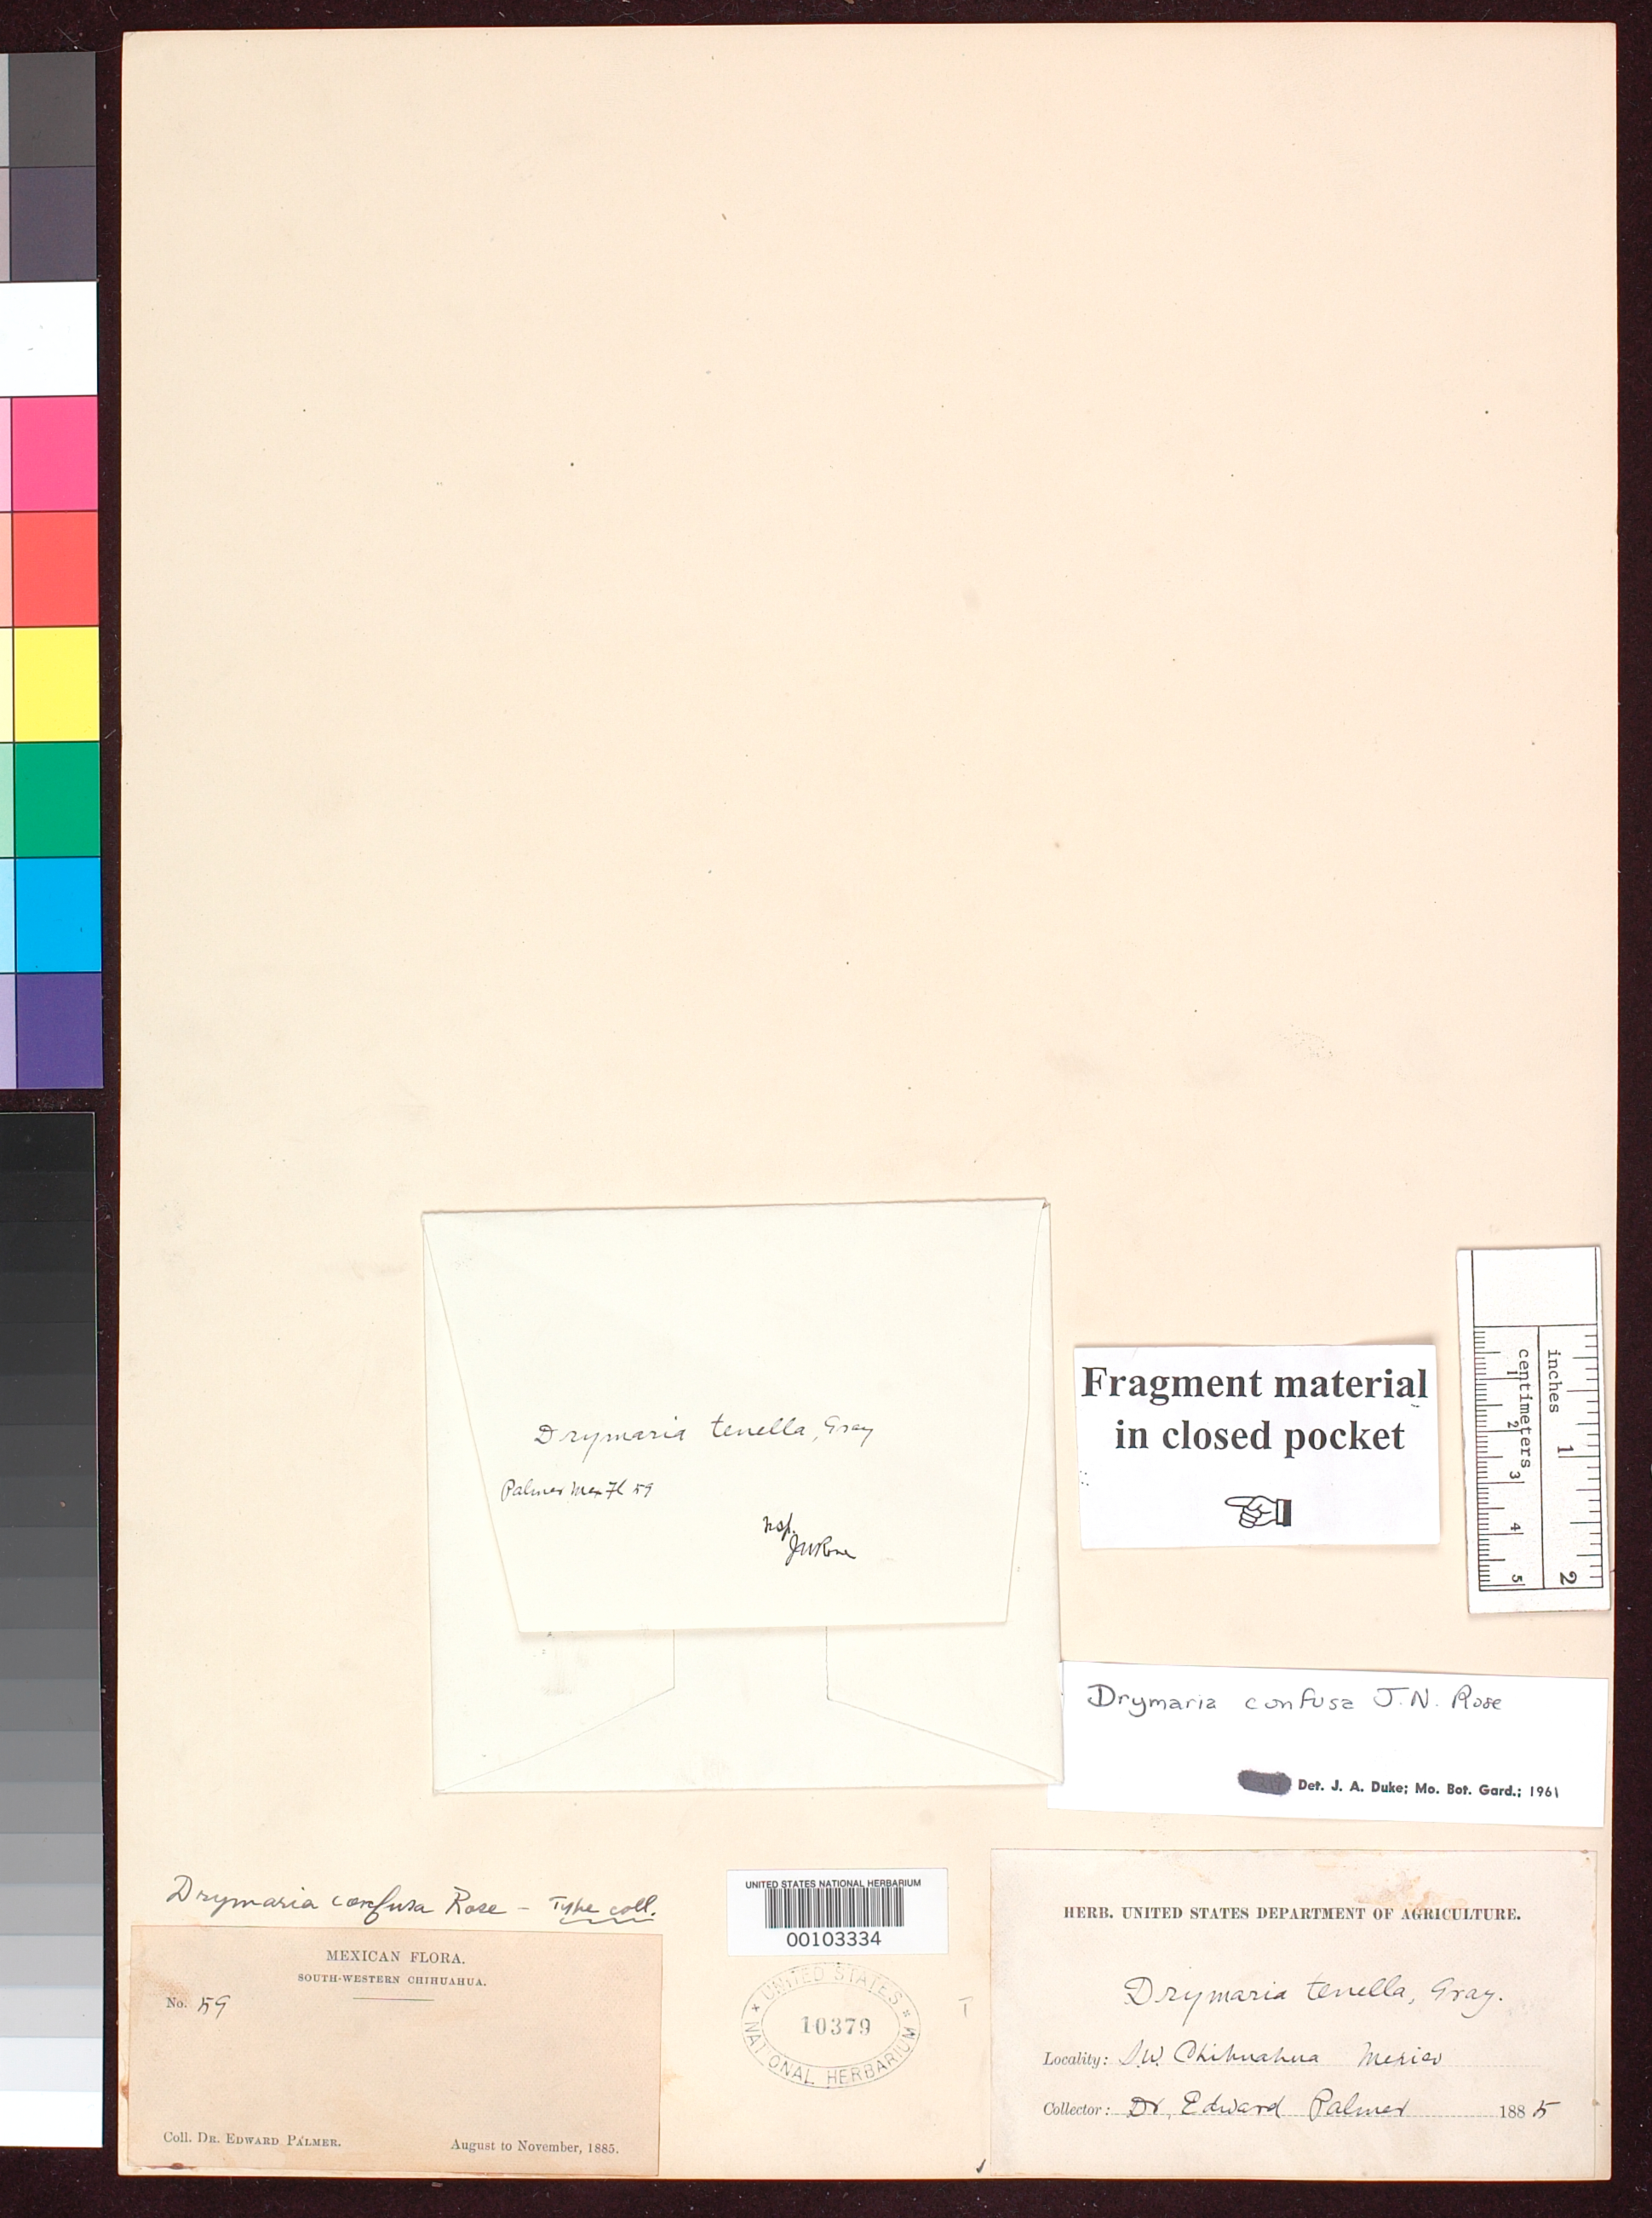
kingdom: Plantae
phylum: Tracheophyta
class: Magnoliopsida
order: Caryophyllales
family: Caryophyllaceae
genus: Drymaria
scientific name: Drymaria confusa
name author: Rose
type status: Type Fragment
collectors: E. Palmer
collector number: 59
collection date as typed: Aug 1885 to -- Nov 1885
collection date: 1885-08/1885-11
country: Mexico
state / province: Chihuahua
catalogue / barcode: US 10379